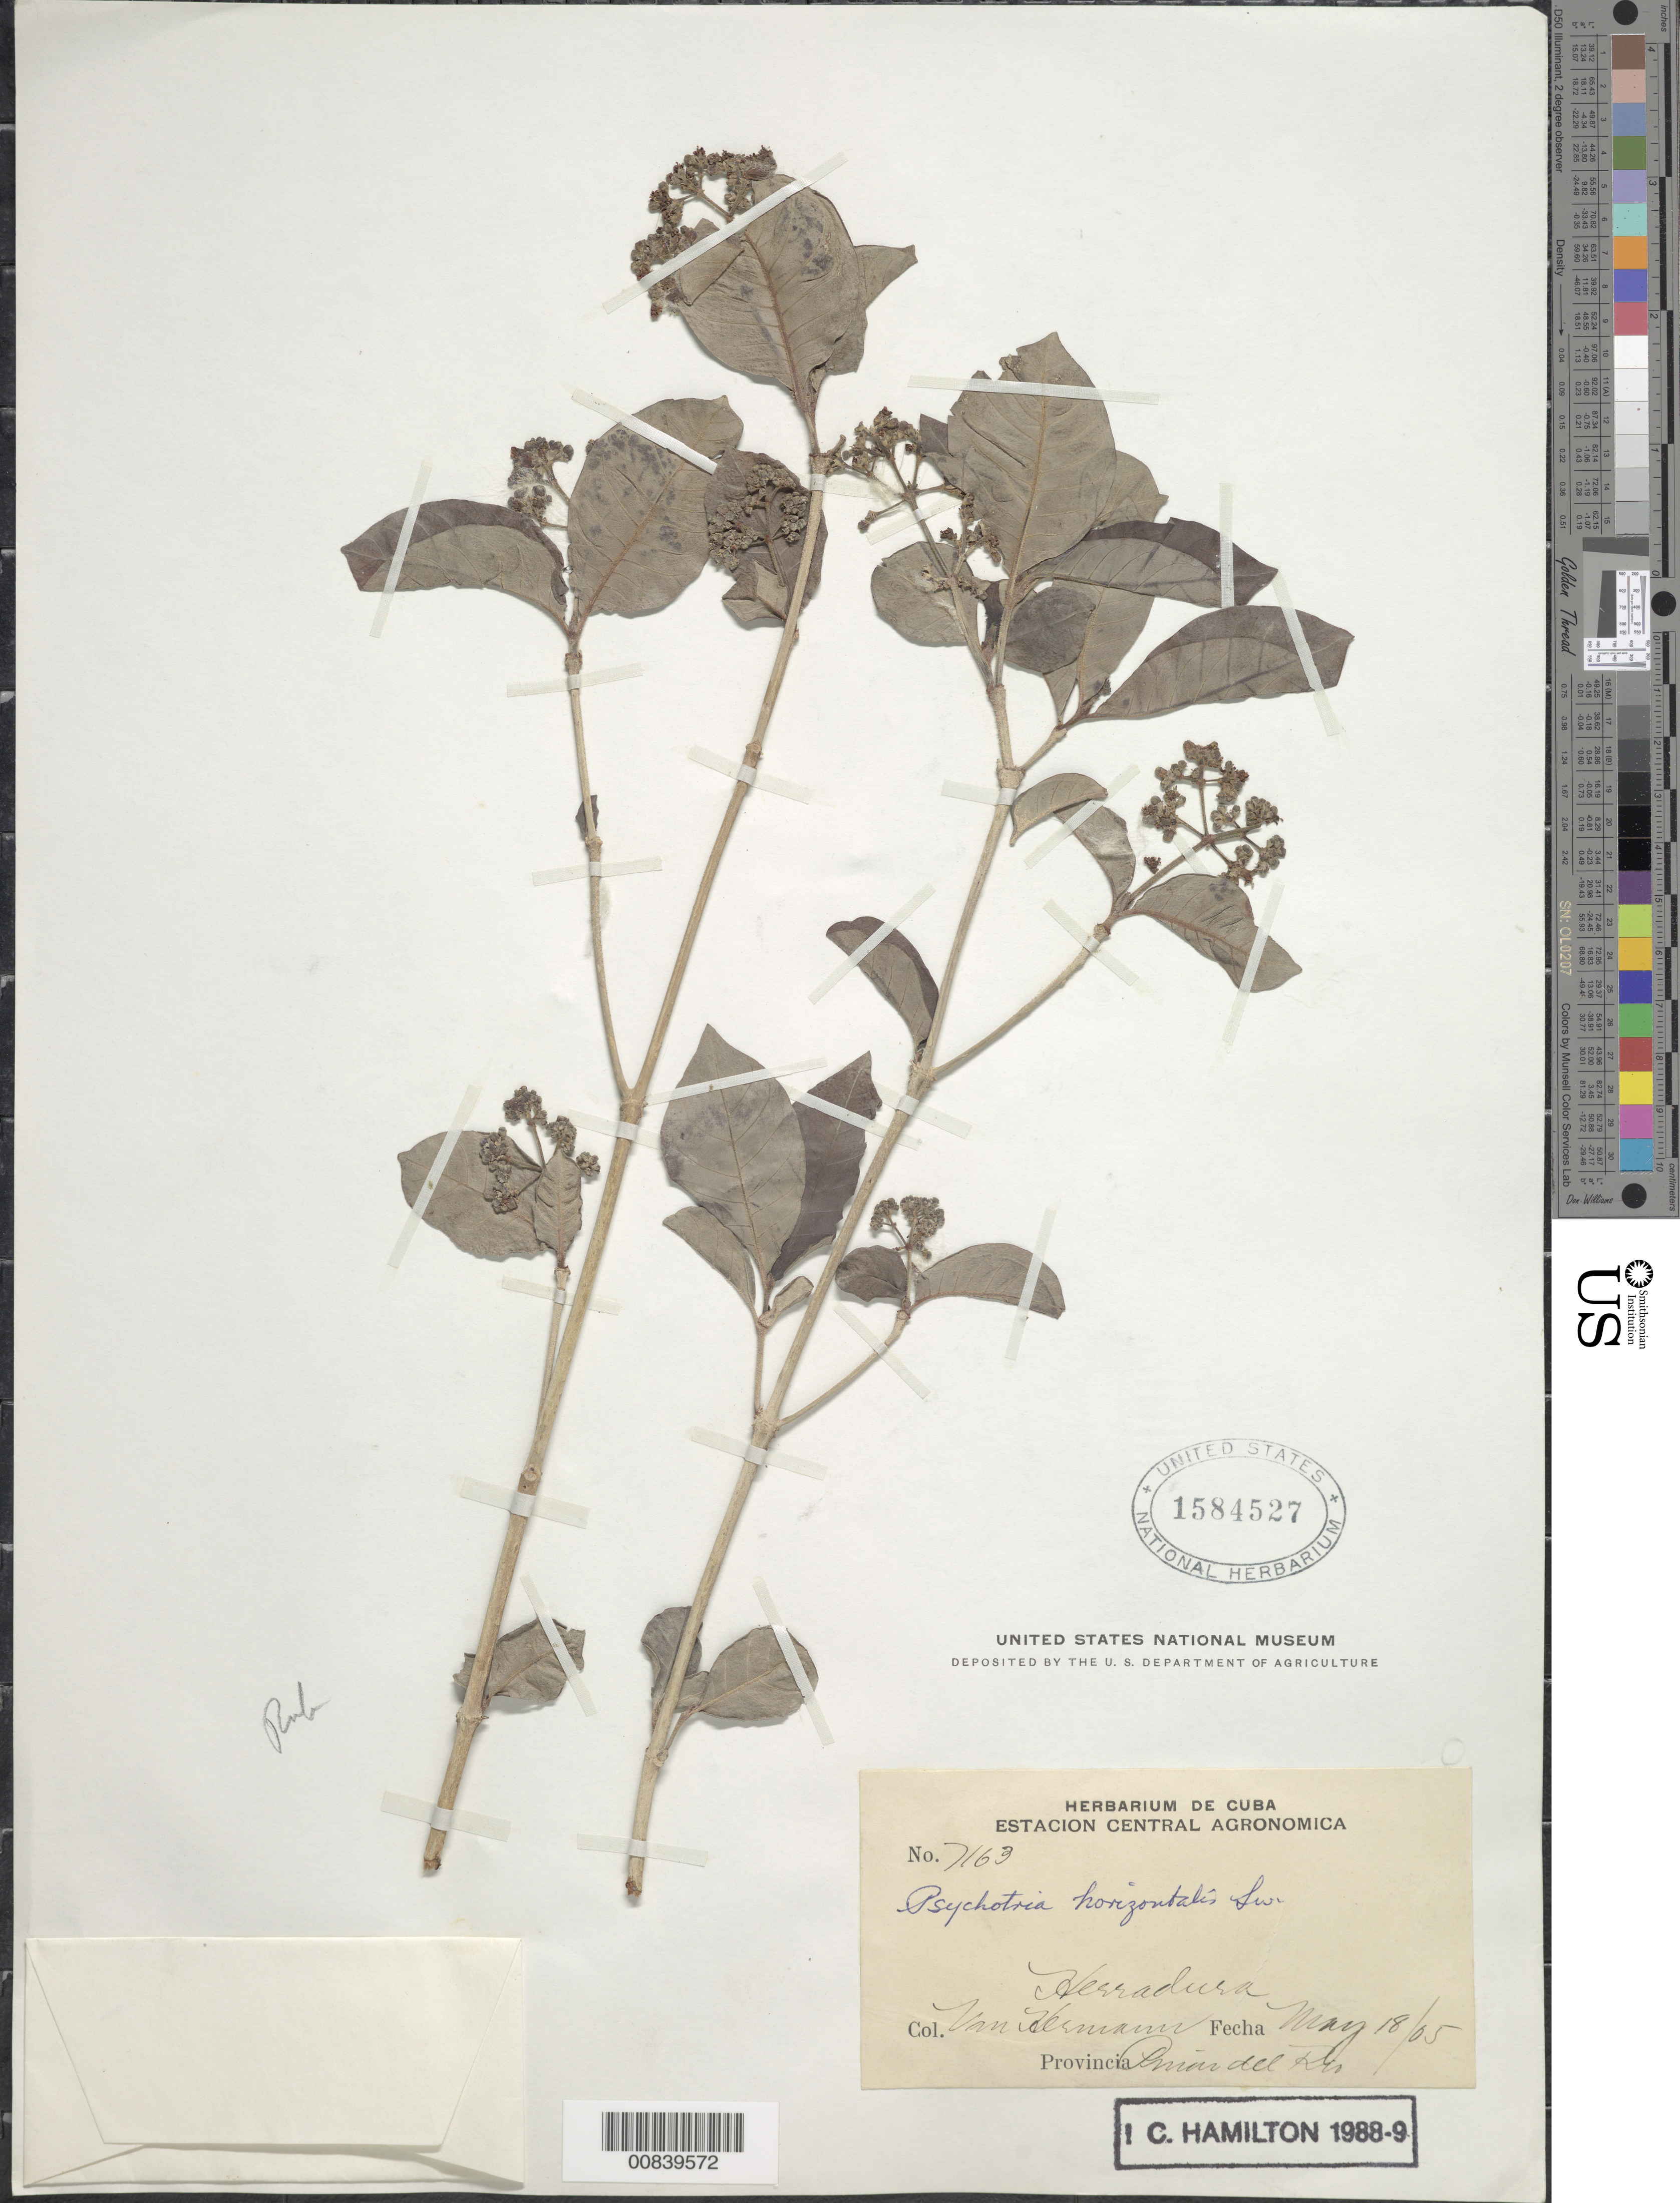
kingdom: Plantae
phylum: Tracheophyta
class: Magnoliopsida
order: Gentianales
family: Rubiaceae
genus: Psychotria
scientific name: Psychotria horizontalis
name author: Sw.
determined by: Hamilton, C. W.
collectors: H. A. Van Hermann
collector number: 7163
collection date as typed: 18 May --05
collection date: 1805-05-18 or 1905-05-18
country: Cuba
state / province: Pinar del Río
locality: Herradura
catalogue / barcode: US 1584527